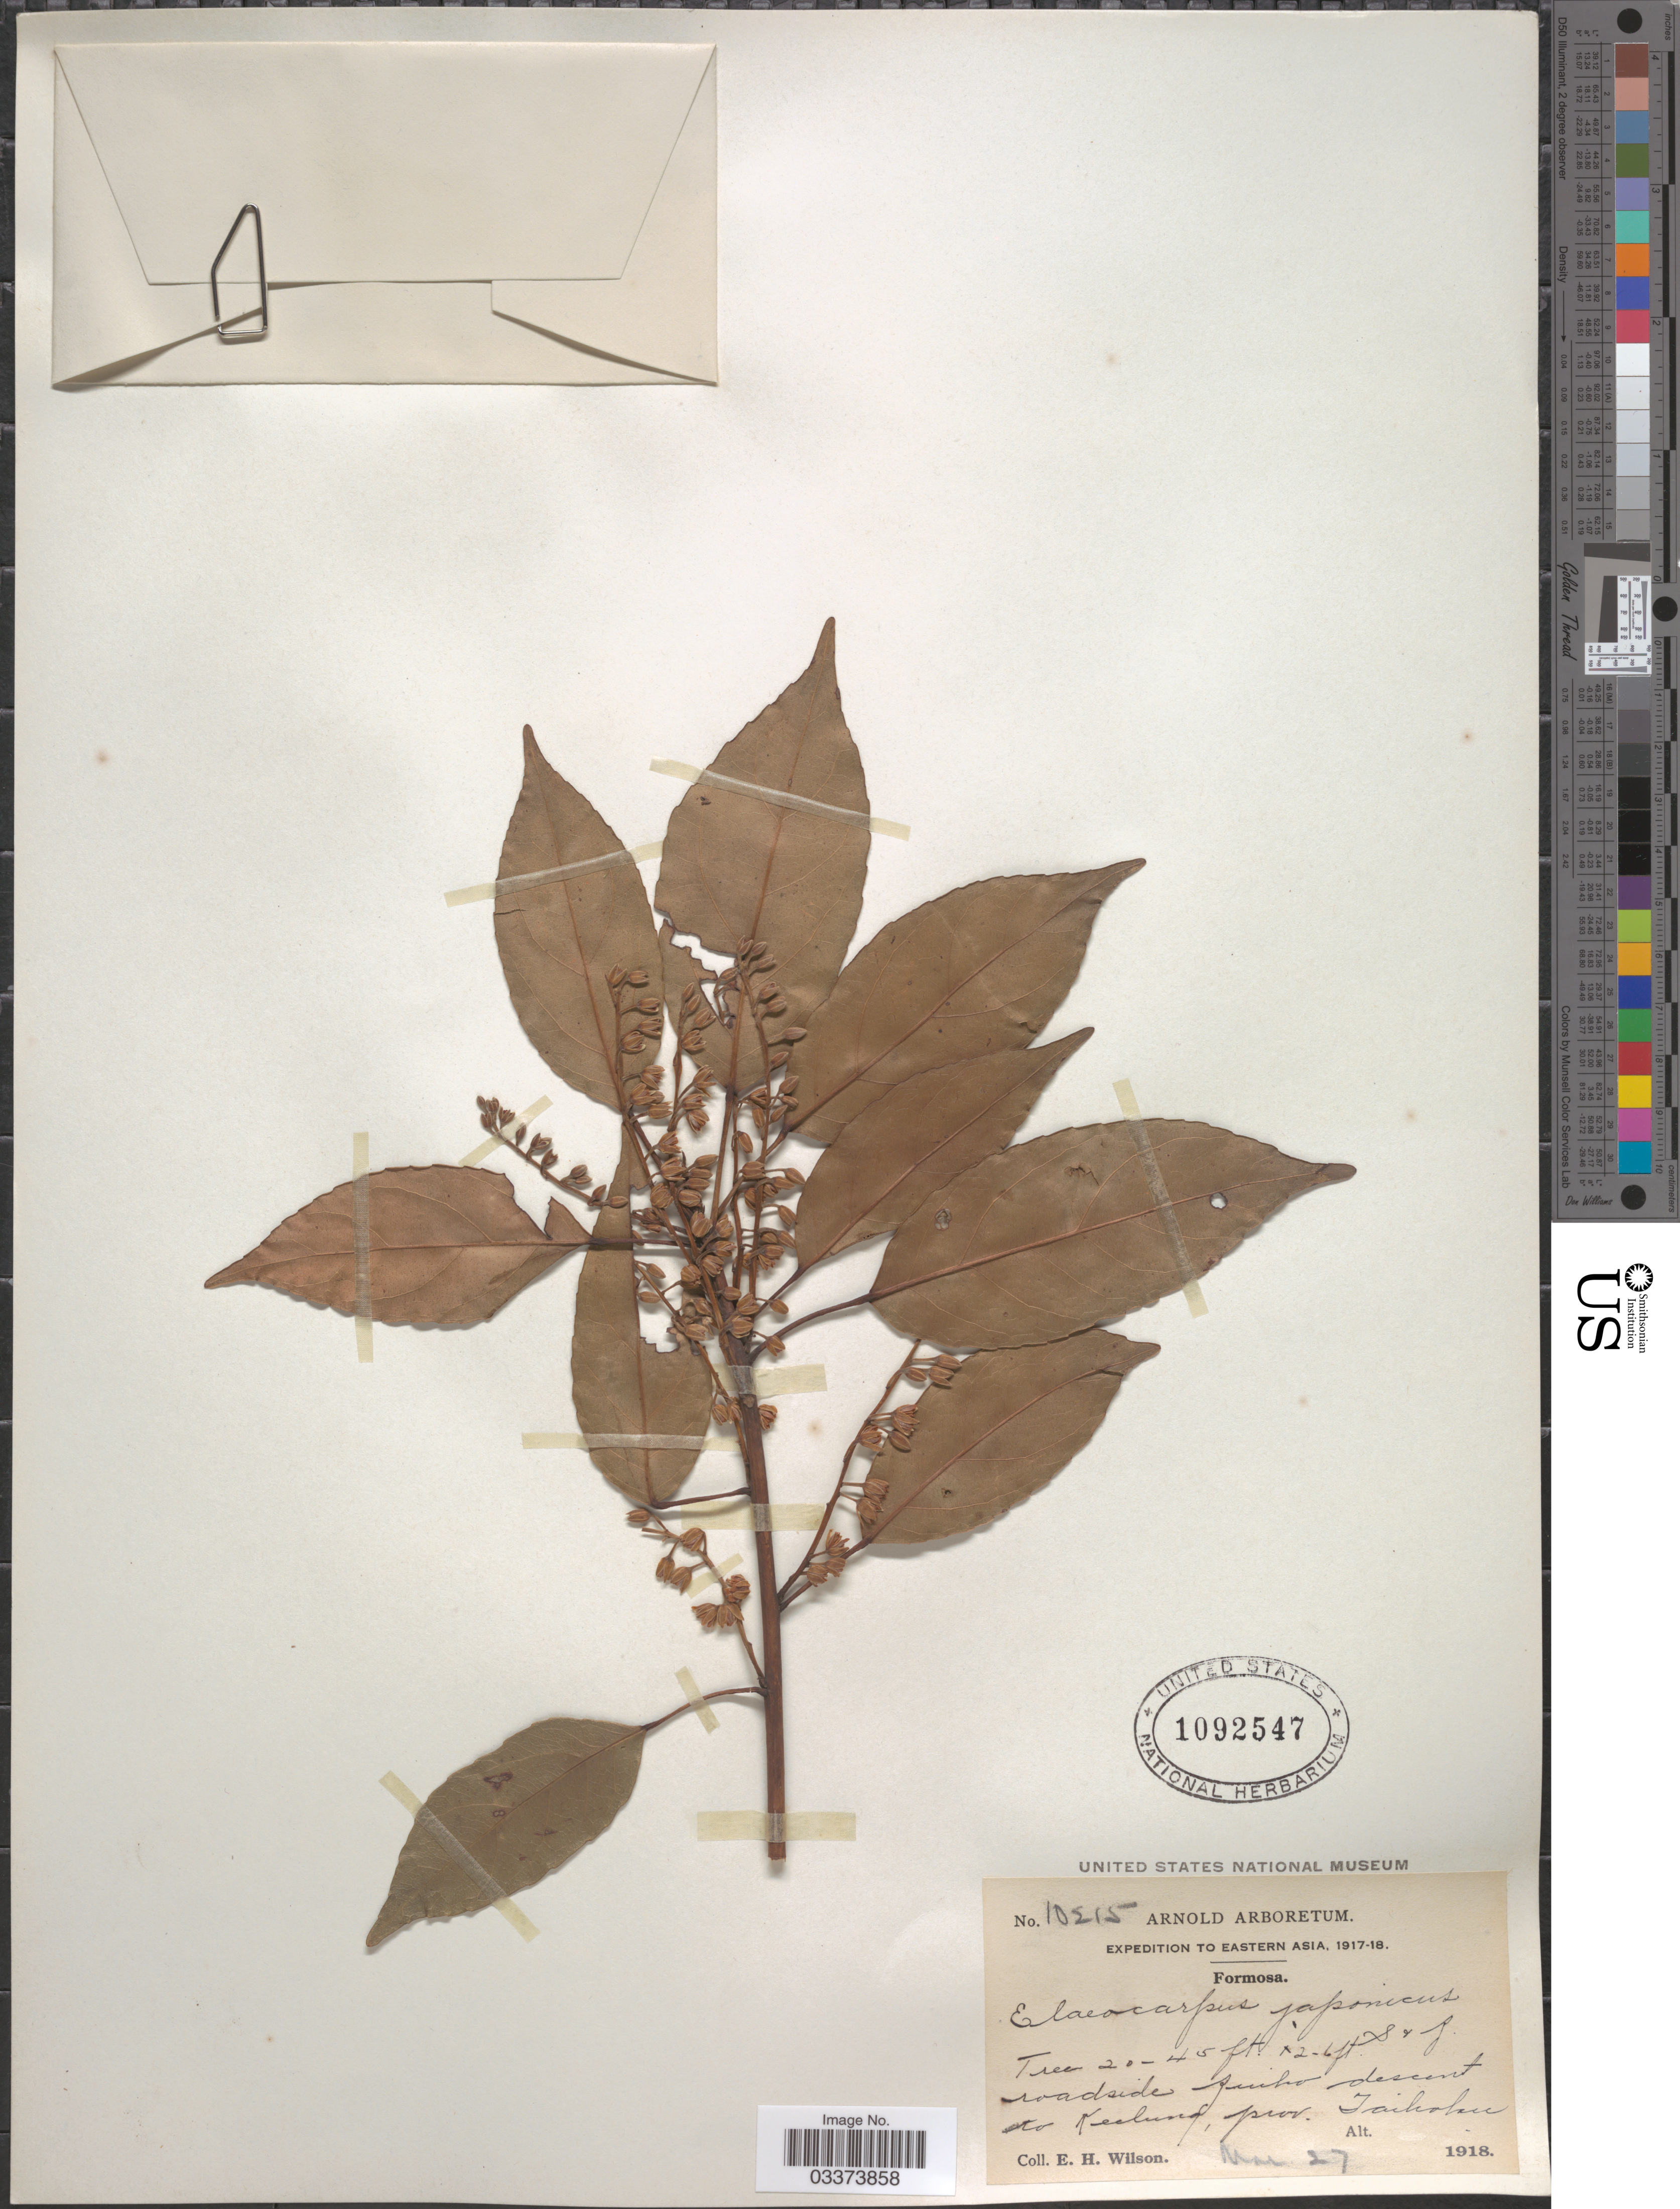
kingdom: Plantae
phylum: Tracheophyta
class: Magnoliopsida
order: Oxalidales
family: Elaeocarpaceae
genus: Elaeocarpus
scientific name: Elaeocarpus japonicus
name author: Siebold & Zucc.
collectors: E. Wilson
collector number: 10215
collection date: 1918-03-27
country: Taiwan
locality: Eastern Asia, Formosa, roadside Zuihu descent to Keelung, prov. Taihoku.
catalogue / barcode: US 1092547